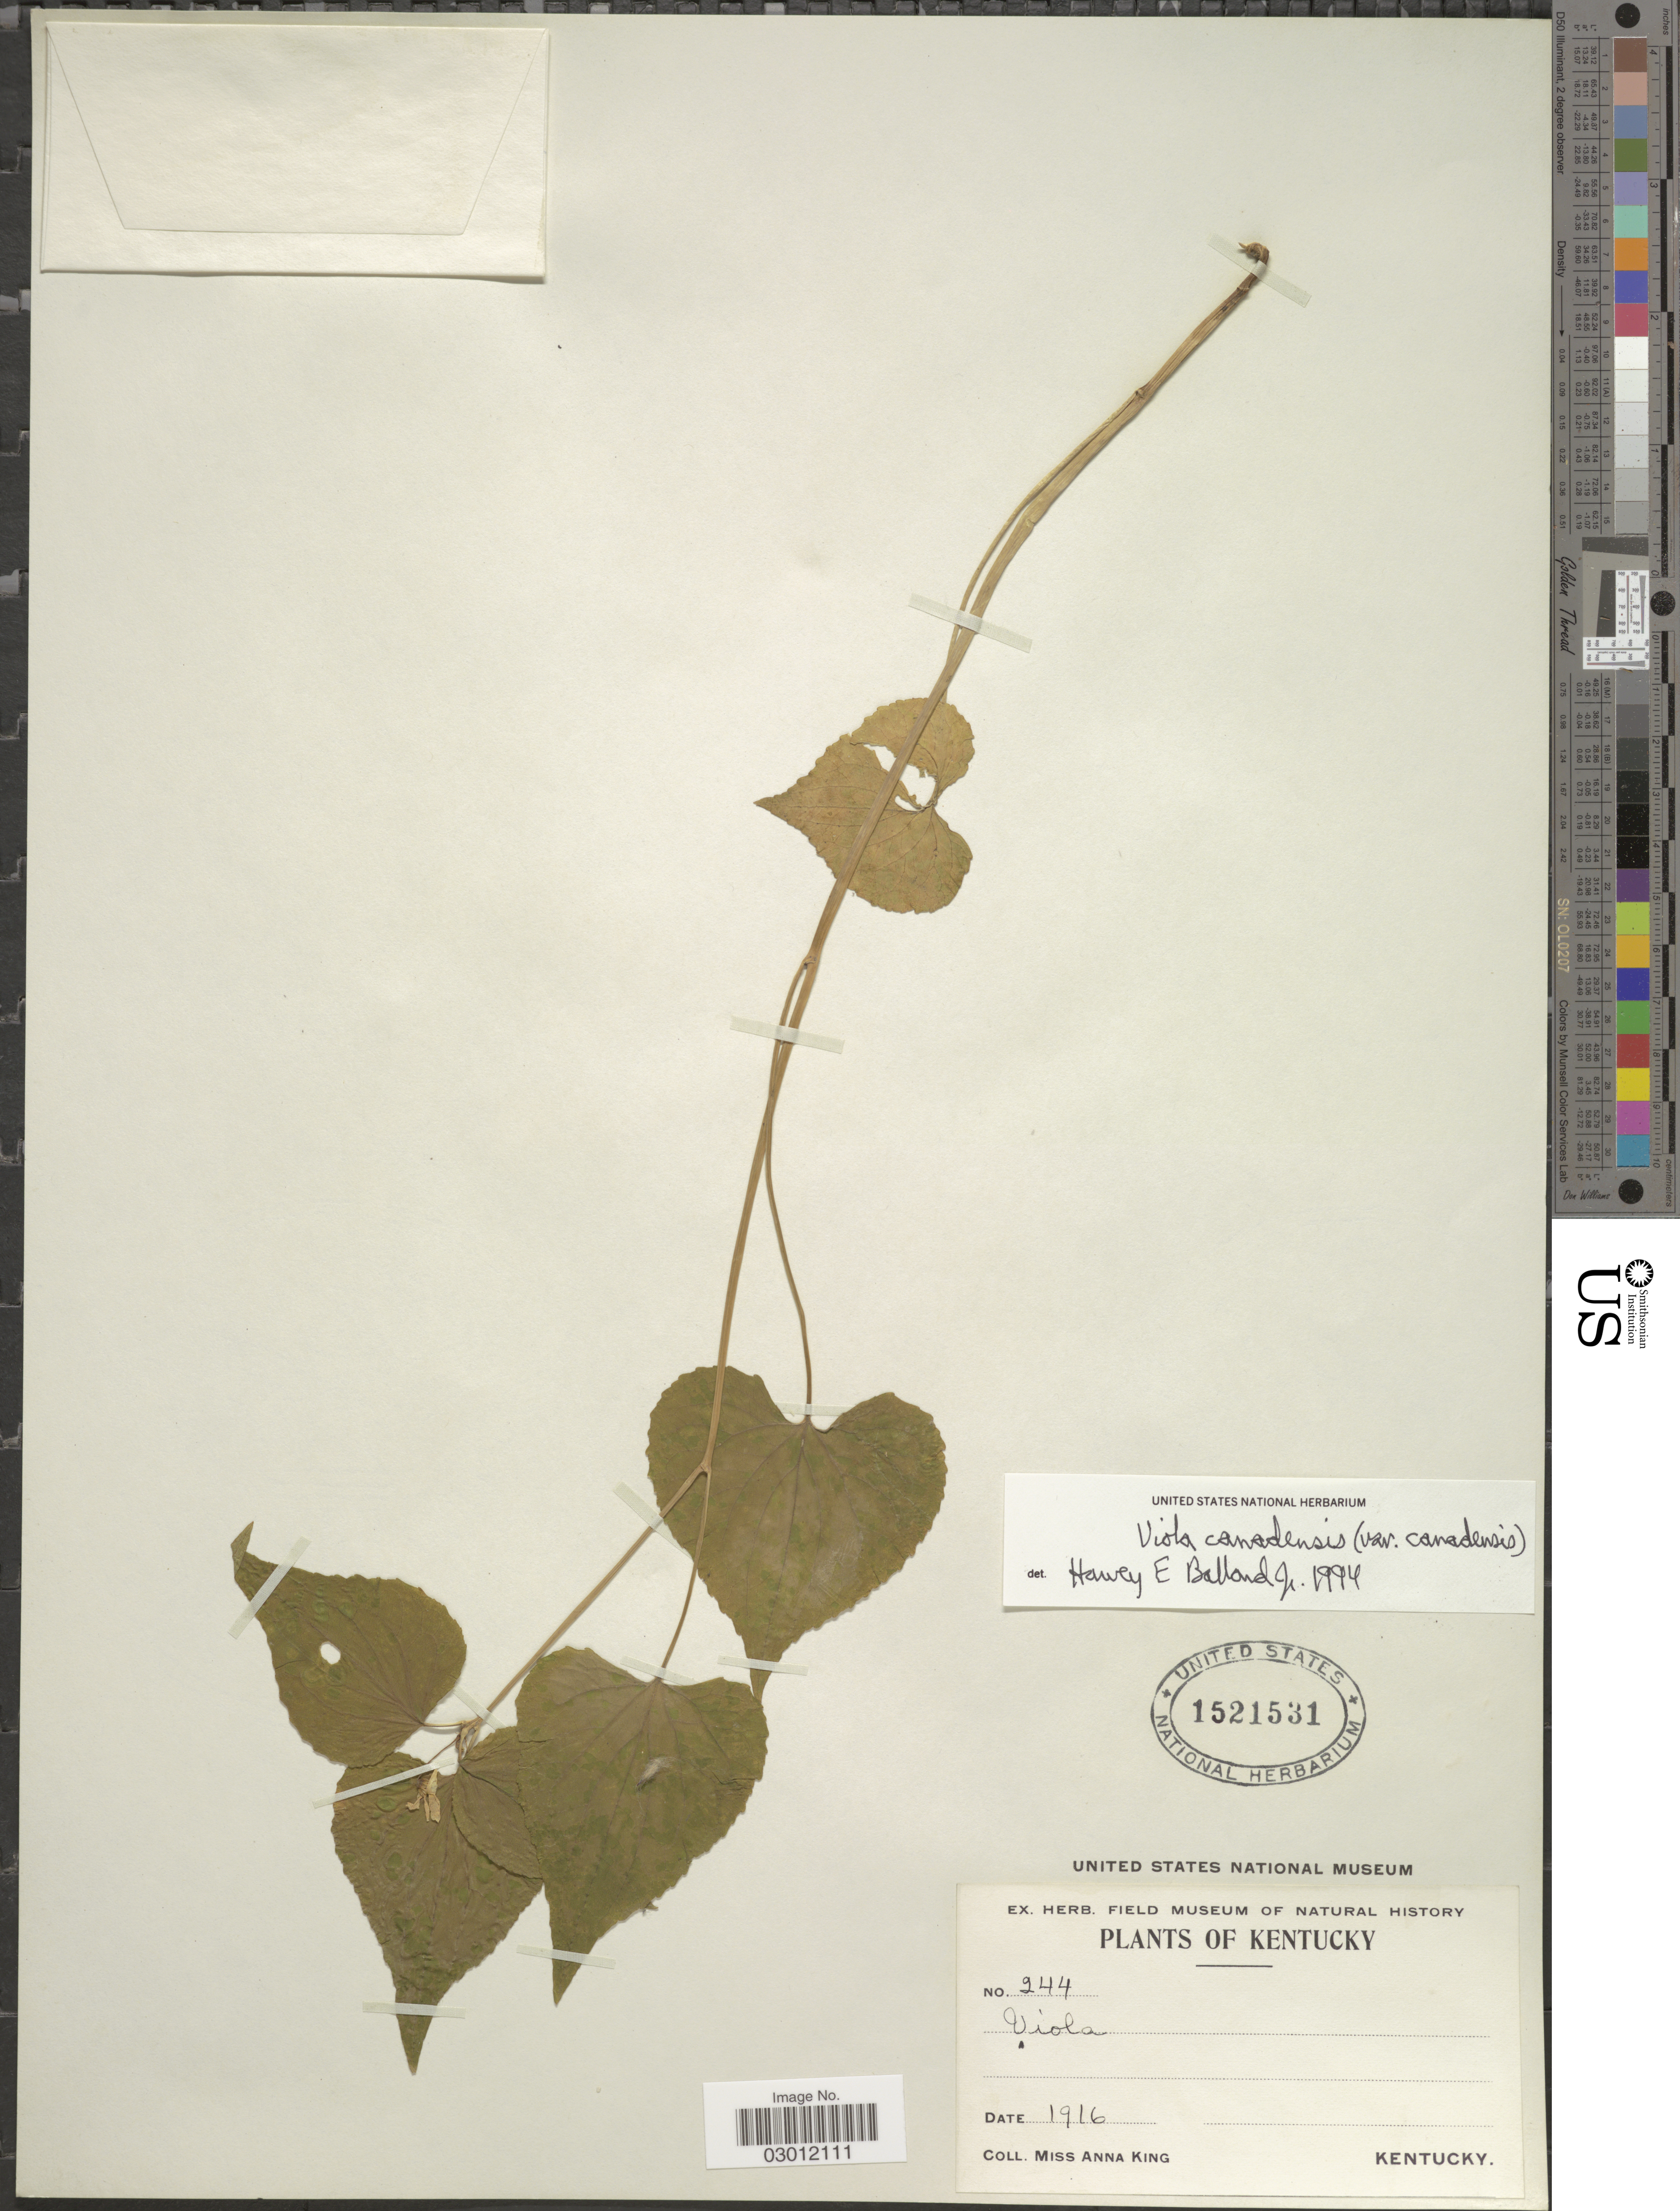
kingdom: Plantae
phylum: Tracheophyta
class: Magnoliopsida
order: Malpighiales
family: Violaceae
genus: Viola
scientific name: Viola canadensis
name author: L.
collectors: A. King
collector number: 244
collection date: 1916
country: United States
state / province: Kentucky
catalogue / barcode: US 1521531